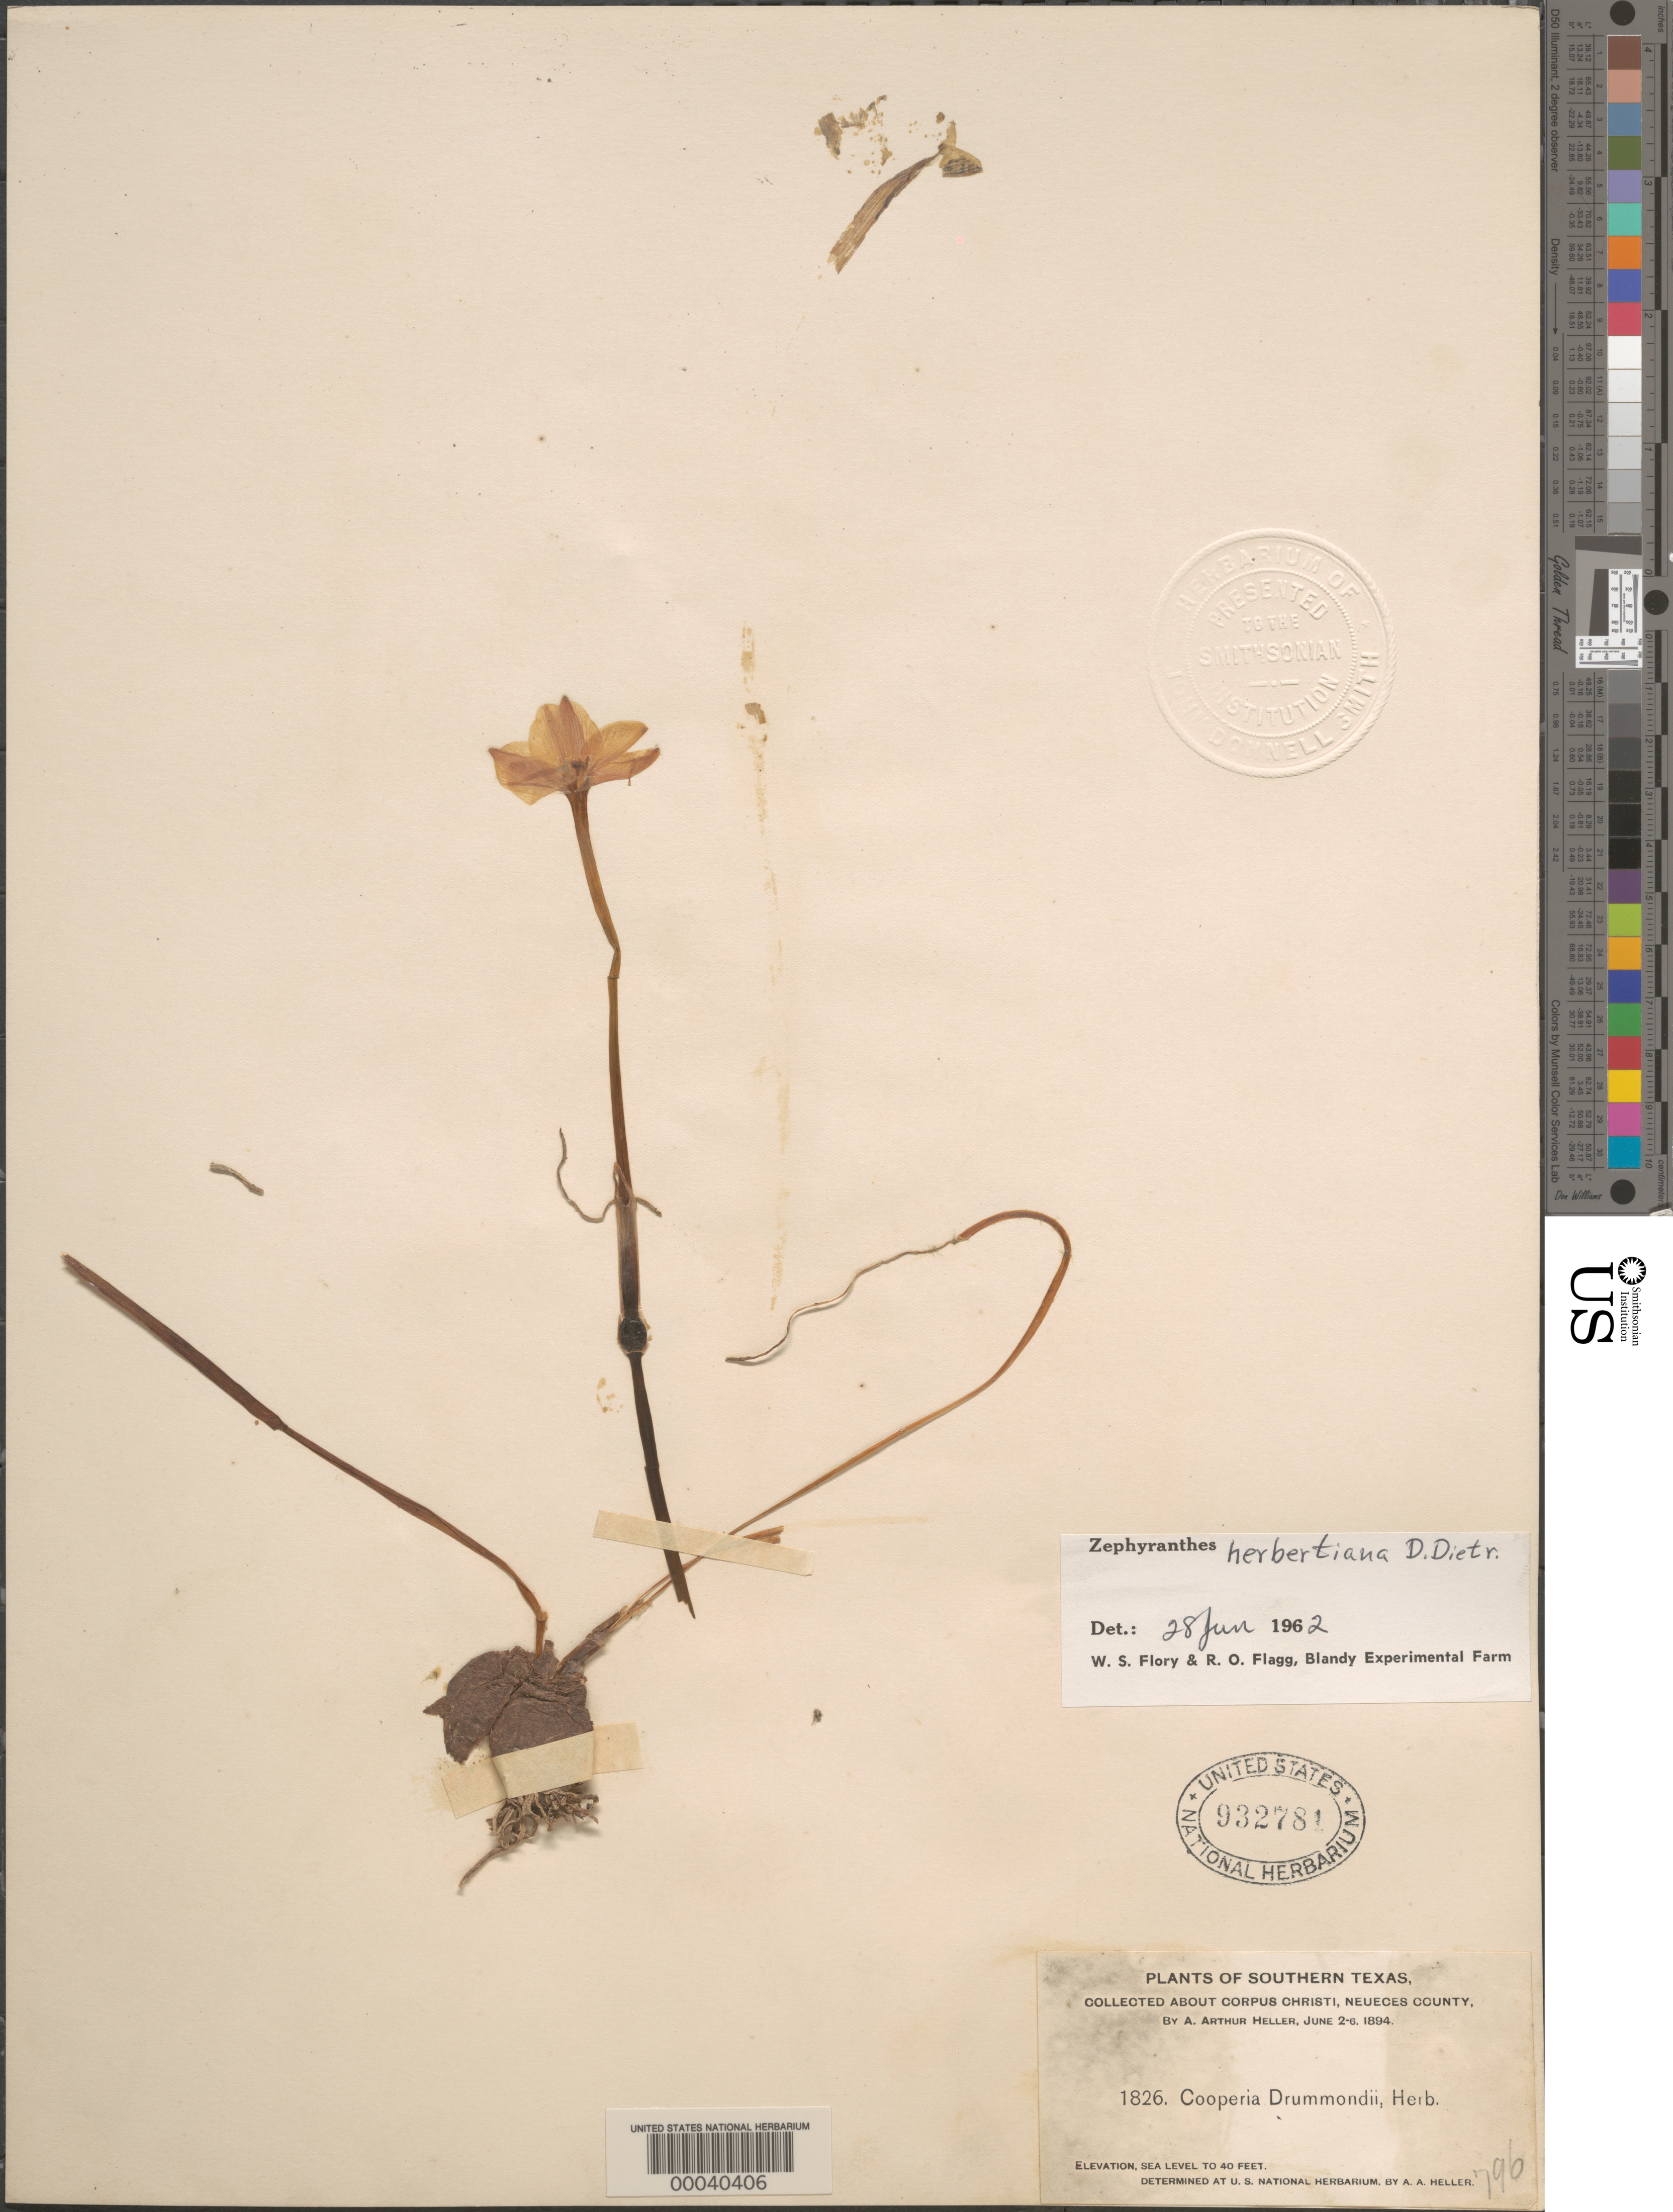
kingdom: Plantae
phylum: Tracheophyta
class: Liliopsida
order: Asparagales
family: Amaryllidaceae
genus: Zephyranthes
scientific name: Zephyranthes herbertiana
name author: D. Dietr.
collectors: A. A. Heller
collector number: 1826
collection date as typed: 02 Jun 1894 to 06 Jun 1894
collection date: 1894-06-02/1894-06-06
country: United States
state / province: Texas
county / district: Nueces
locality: Vicinity of corpus christi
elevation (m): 0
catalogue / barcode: US 932781